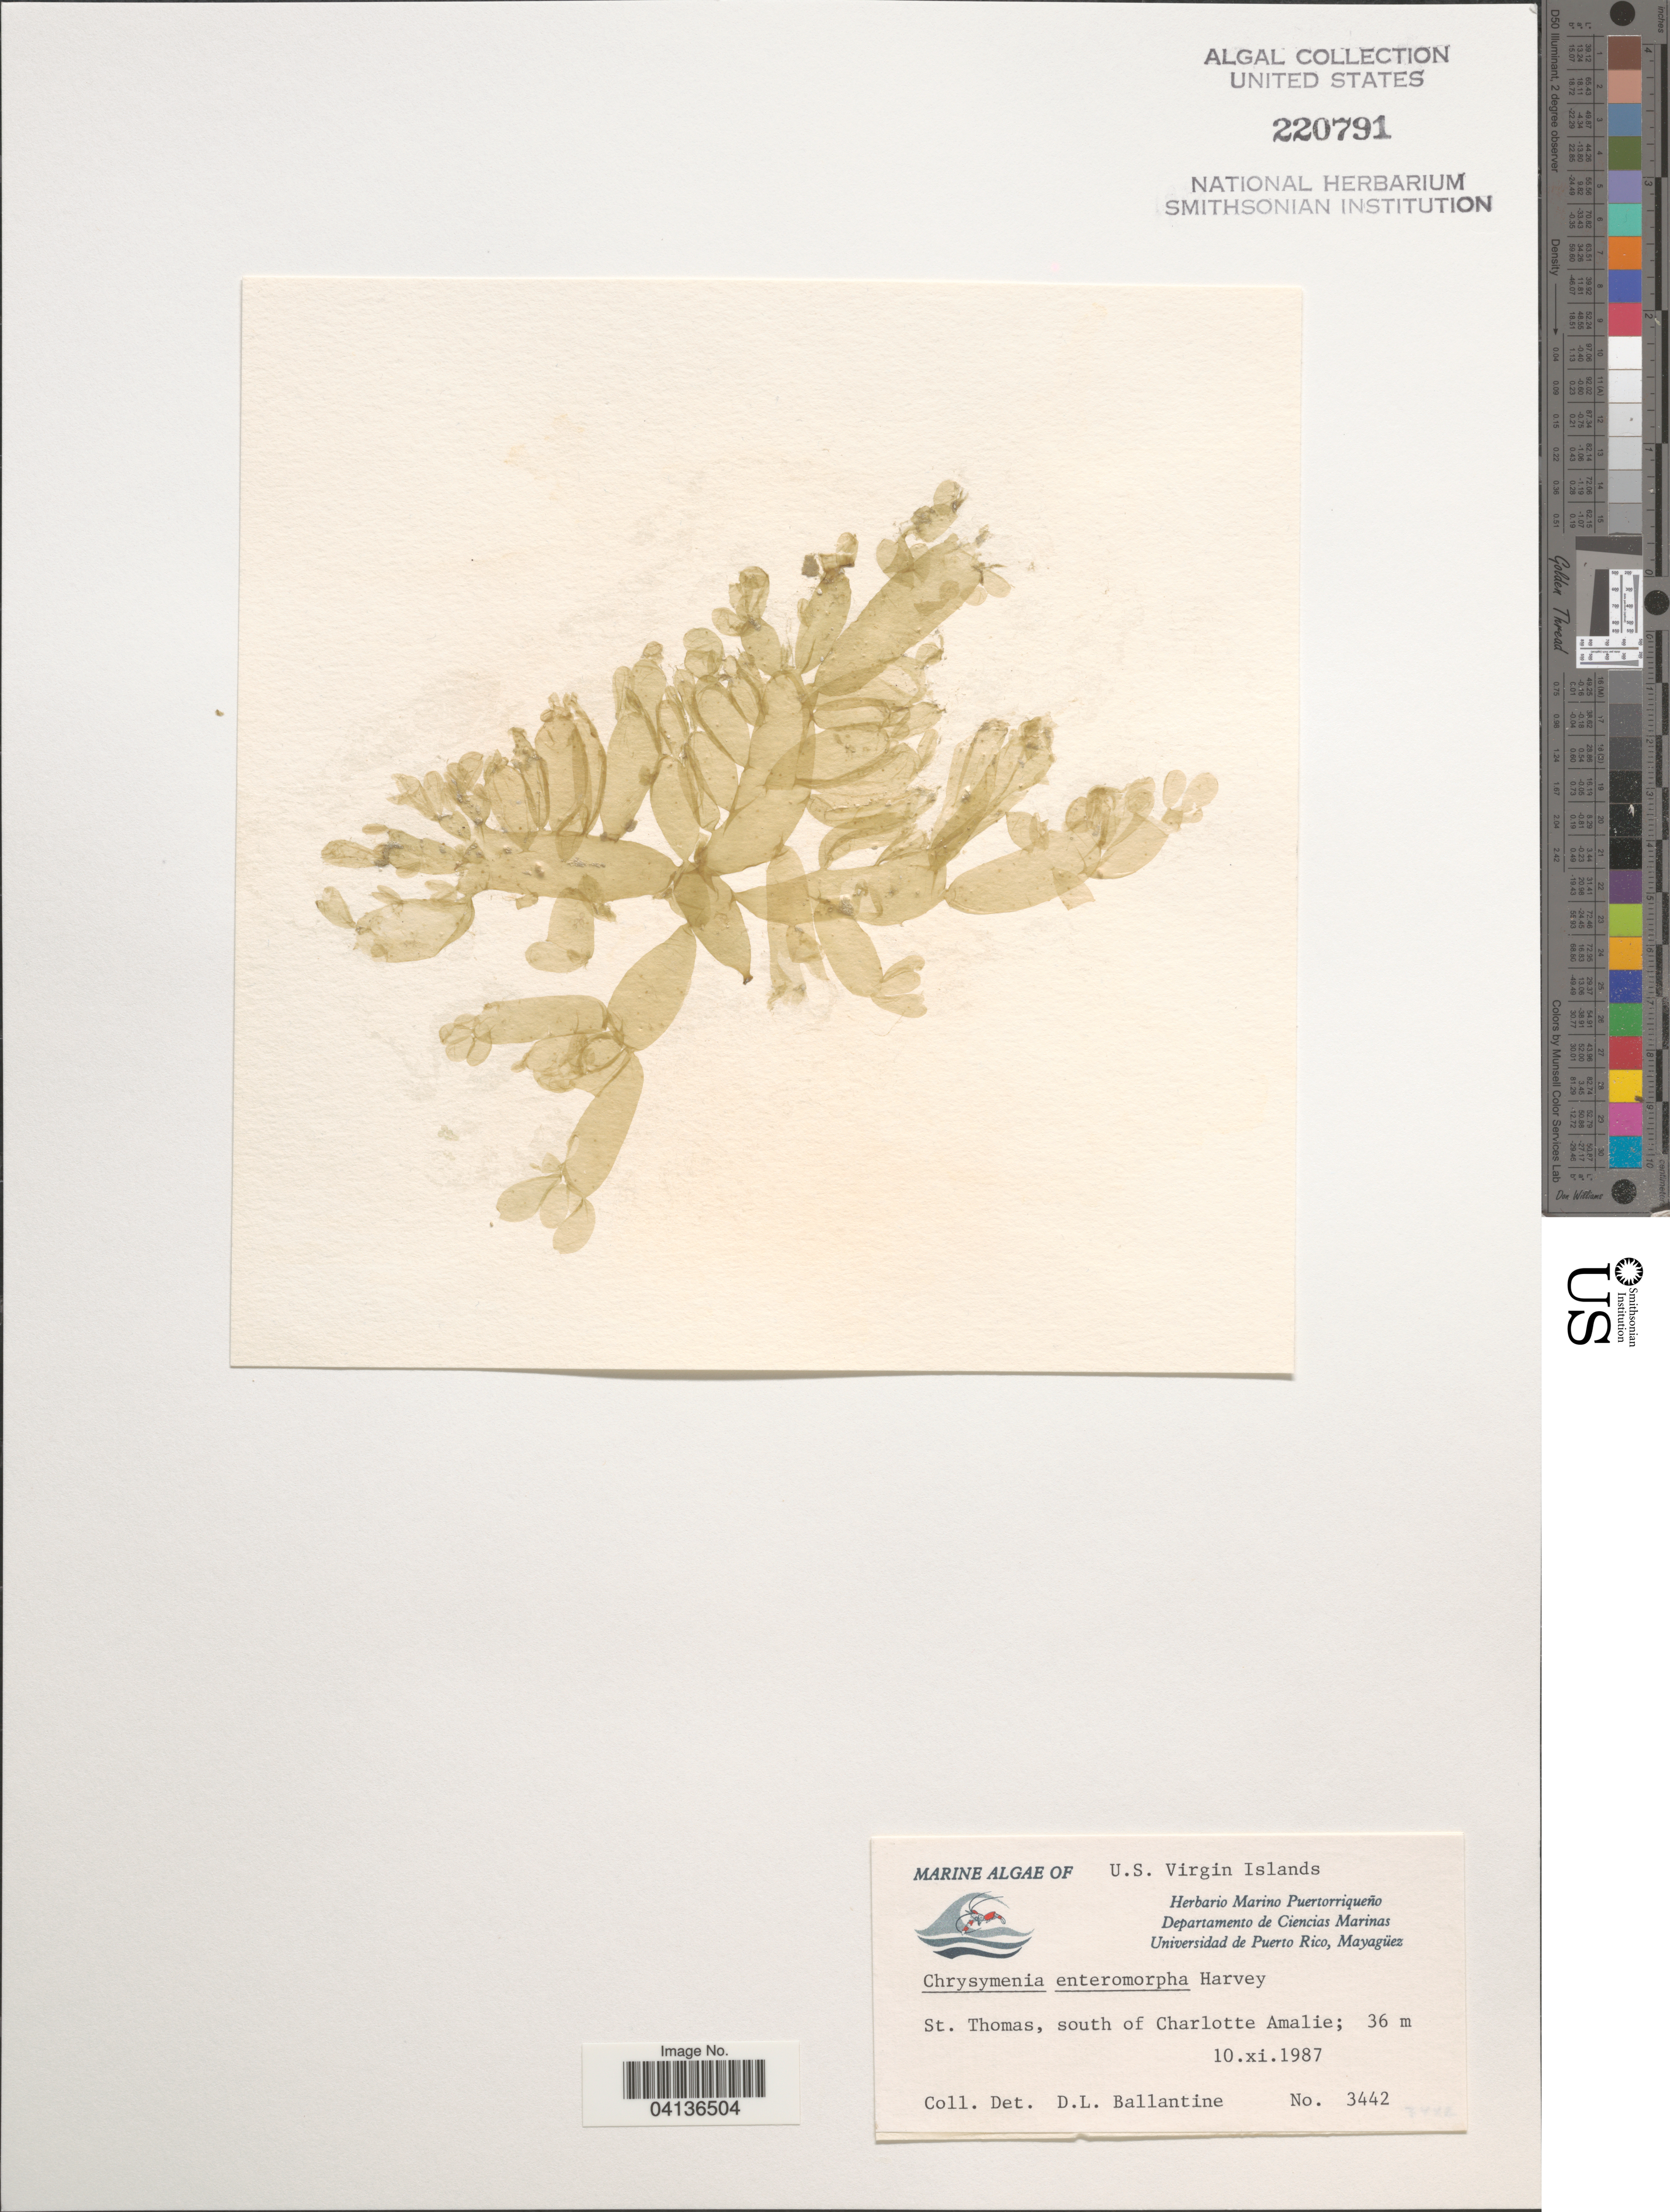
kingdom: Plantae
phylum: Rhodophyta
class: Florideophyceae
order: Rhodymeniales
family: Rhodymeniaceae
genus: Botryocladia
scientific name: Botryocladia enteromorpha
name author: (Harv.) W.E. Schmidt et al. in W.E. Schmidt et al.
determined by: Algae name updating Project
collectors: D.L. Ballantine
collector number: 3442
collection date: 1987-11-10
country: U.S. Virgin Islands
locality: St. Thomas, south of Charlotte Amalie.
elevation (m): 36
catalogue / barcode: US 220791